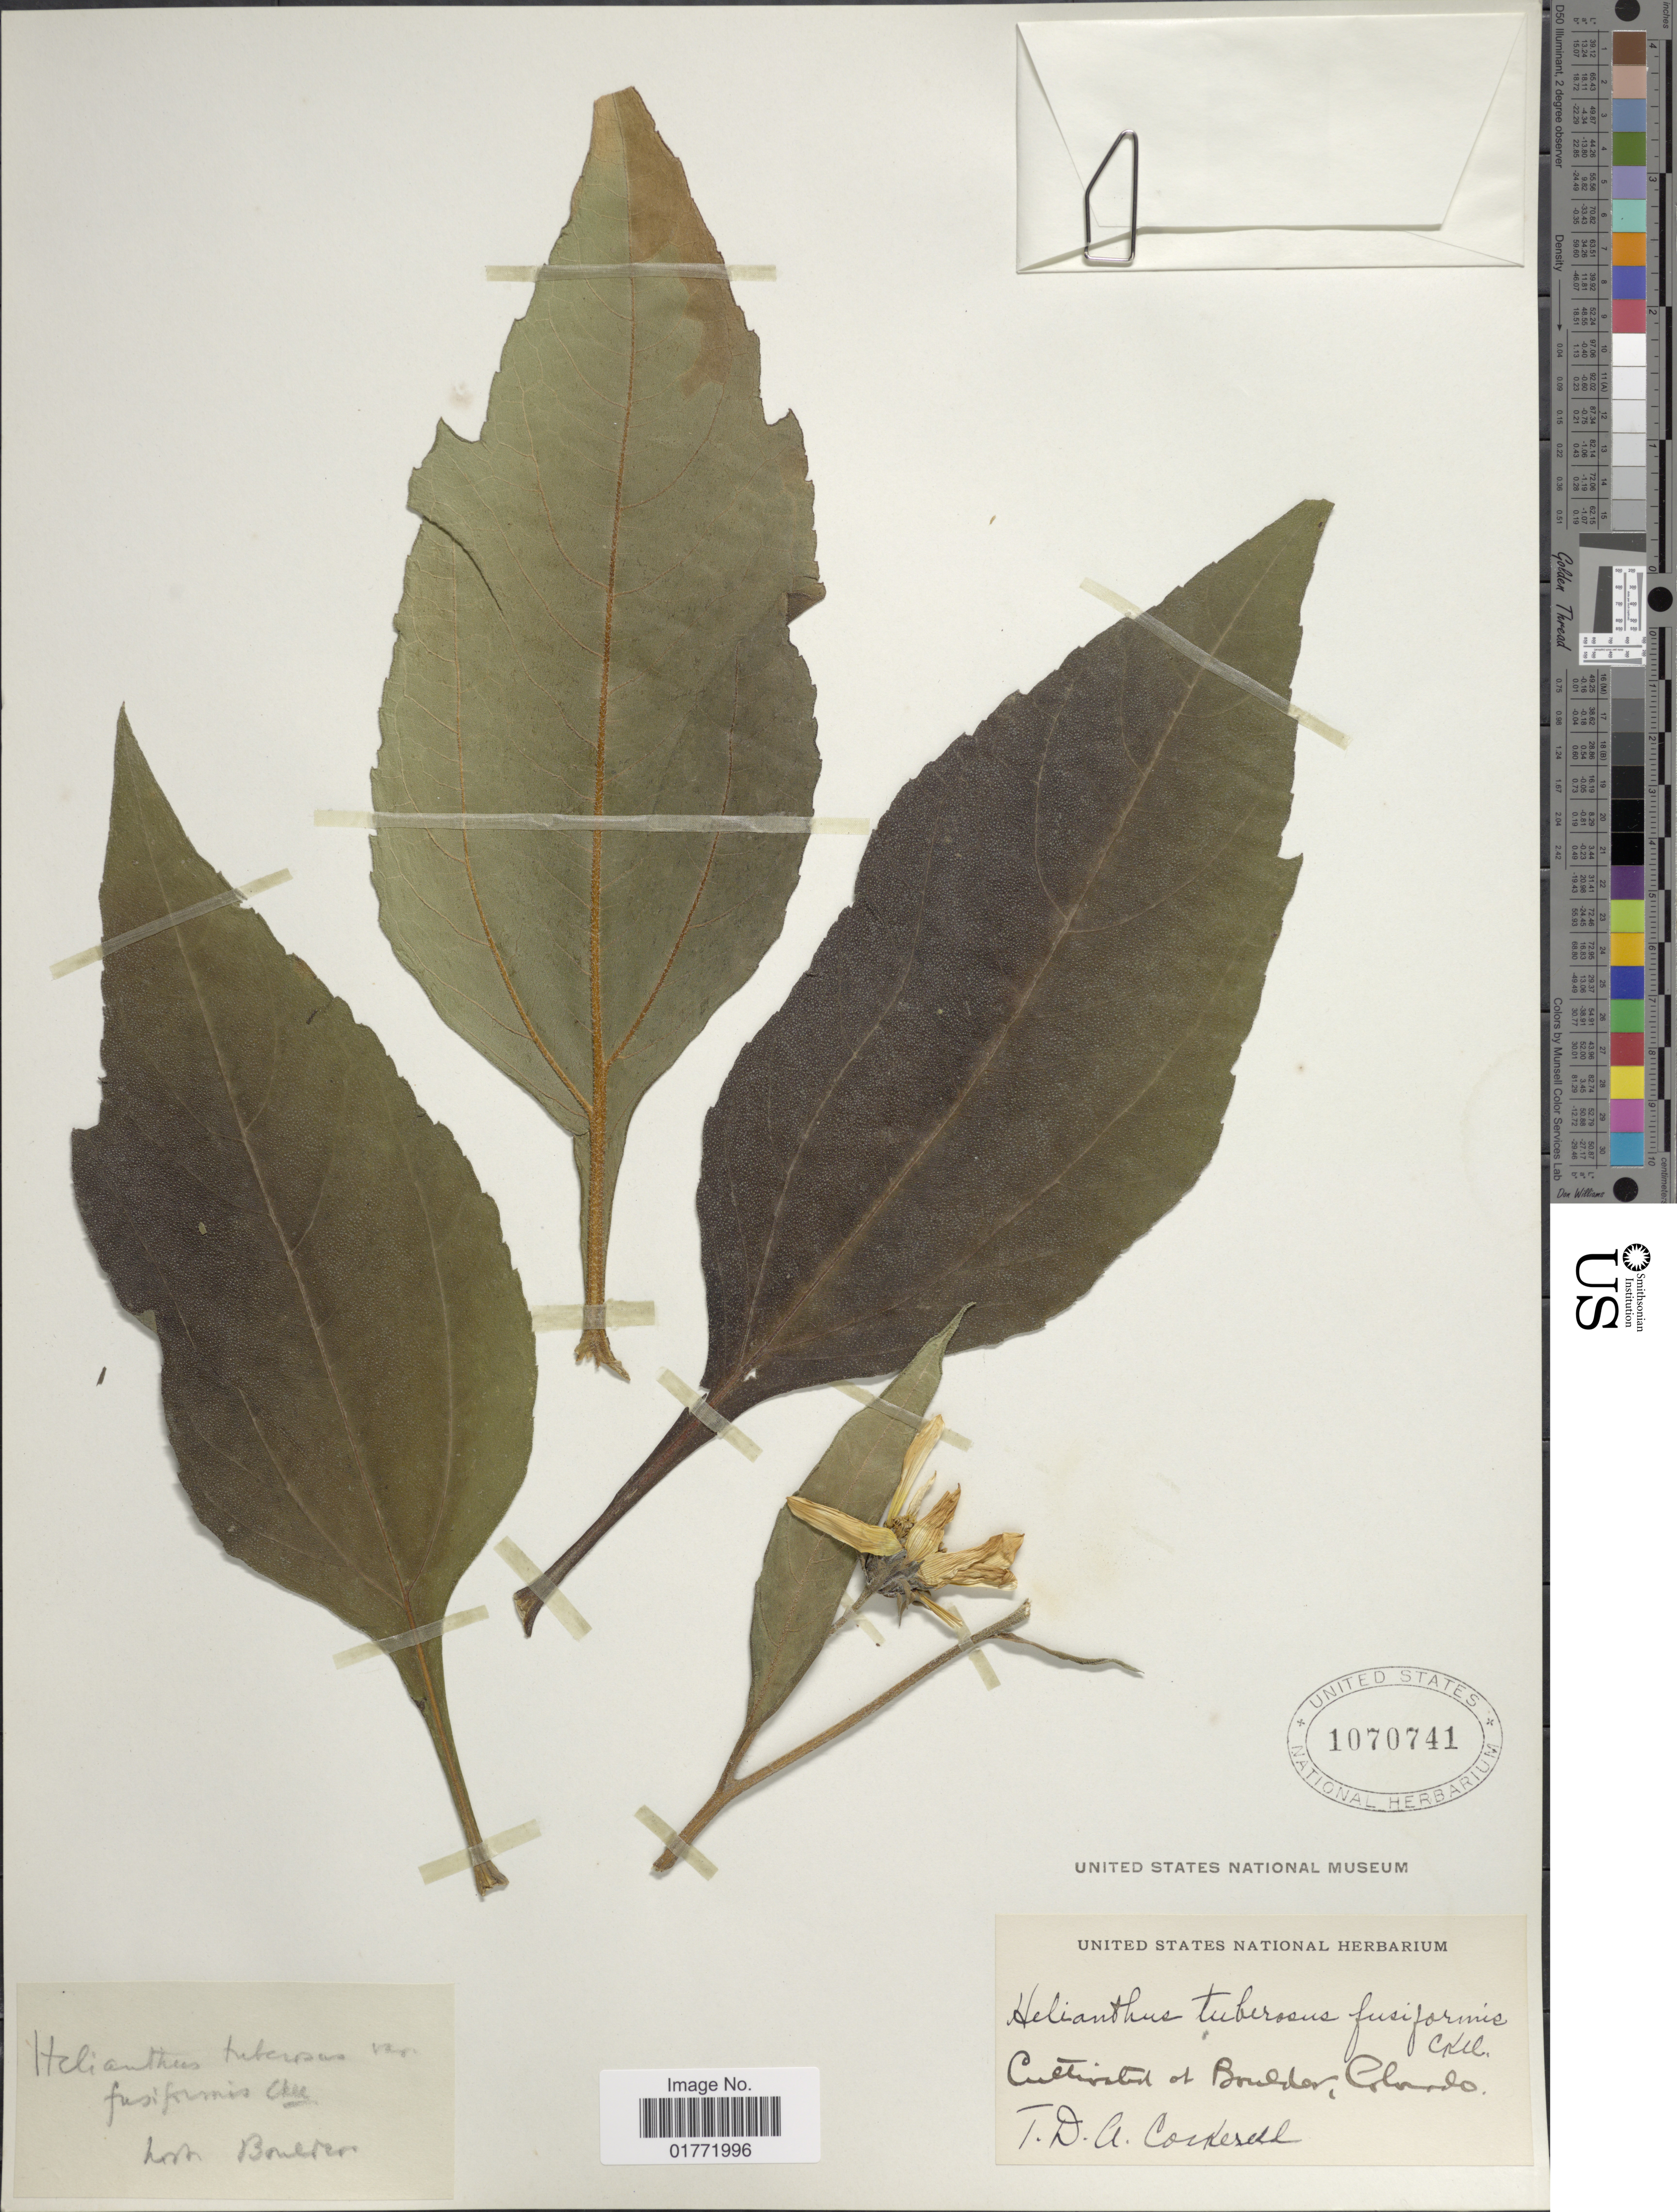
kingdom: Plantae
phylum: Tracheophyta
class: Magnoliopsida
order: Asterales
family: Asteraceae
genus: Helianthus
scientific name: Helianthus tuberosus var. fusiformis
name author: Cockerell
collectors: T. Cockerell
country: United States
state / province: Colorado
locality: Boulder, Colorado.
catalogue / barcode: US 1070741